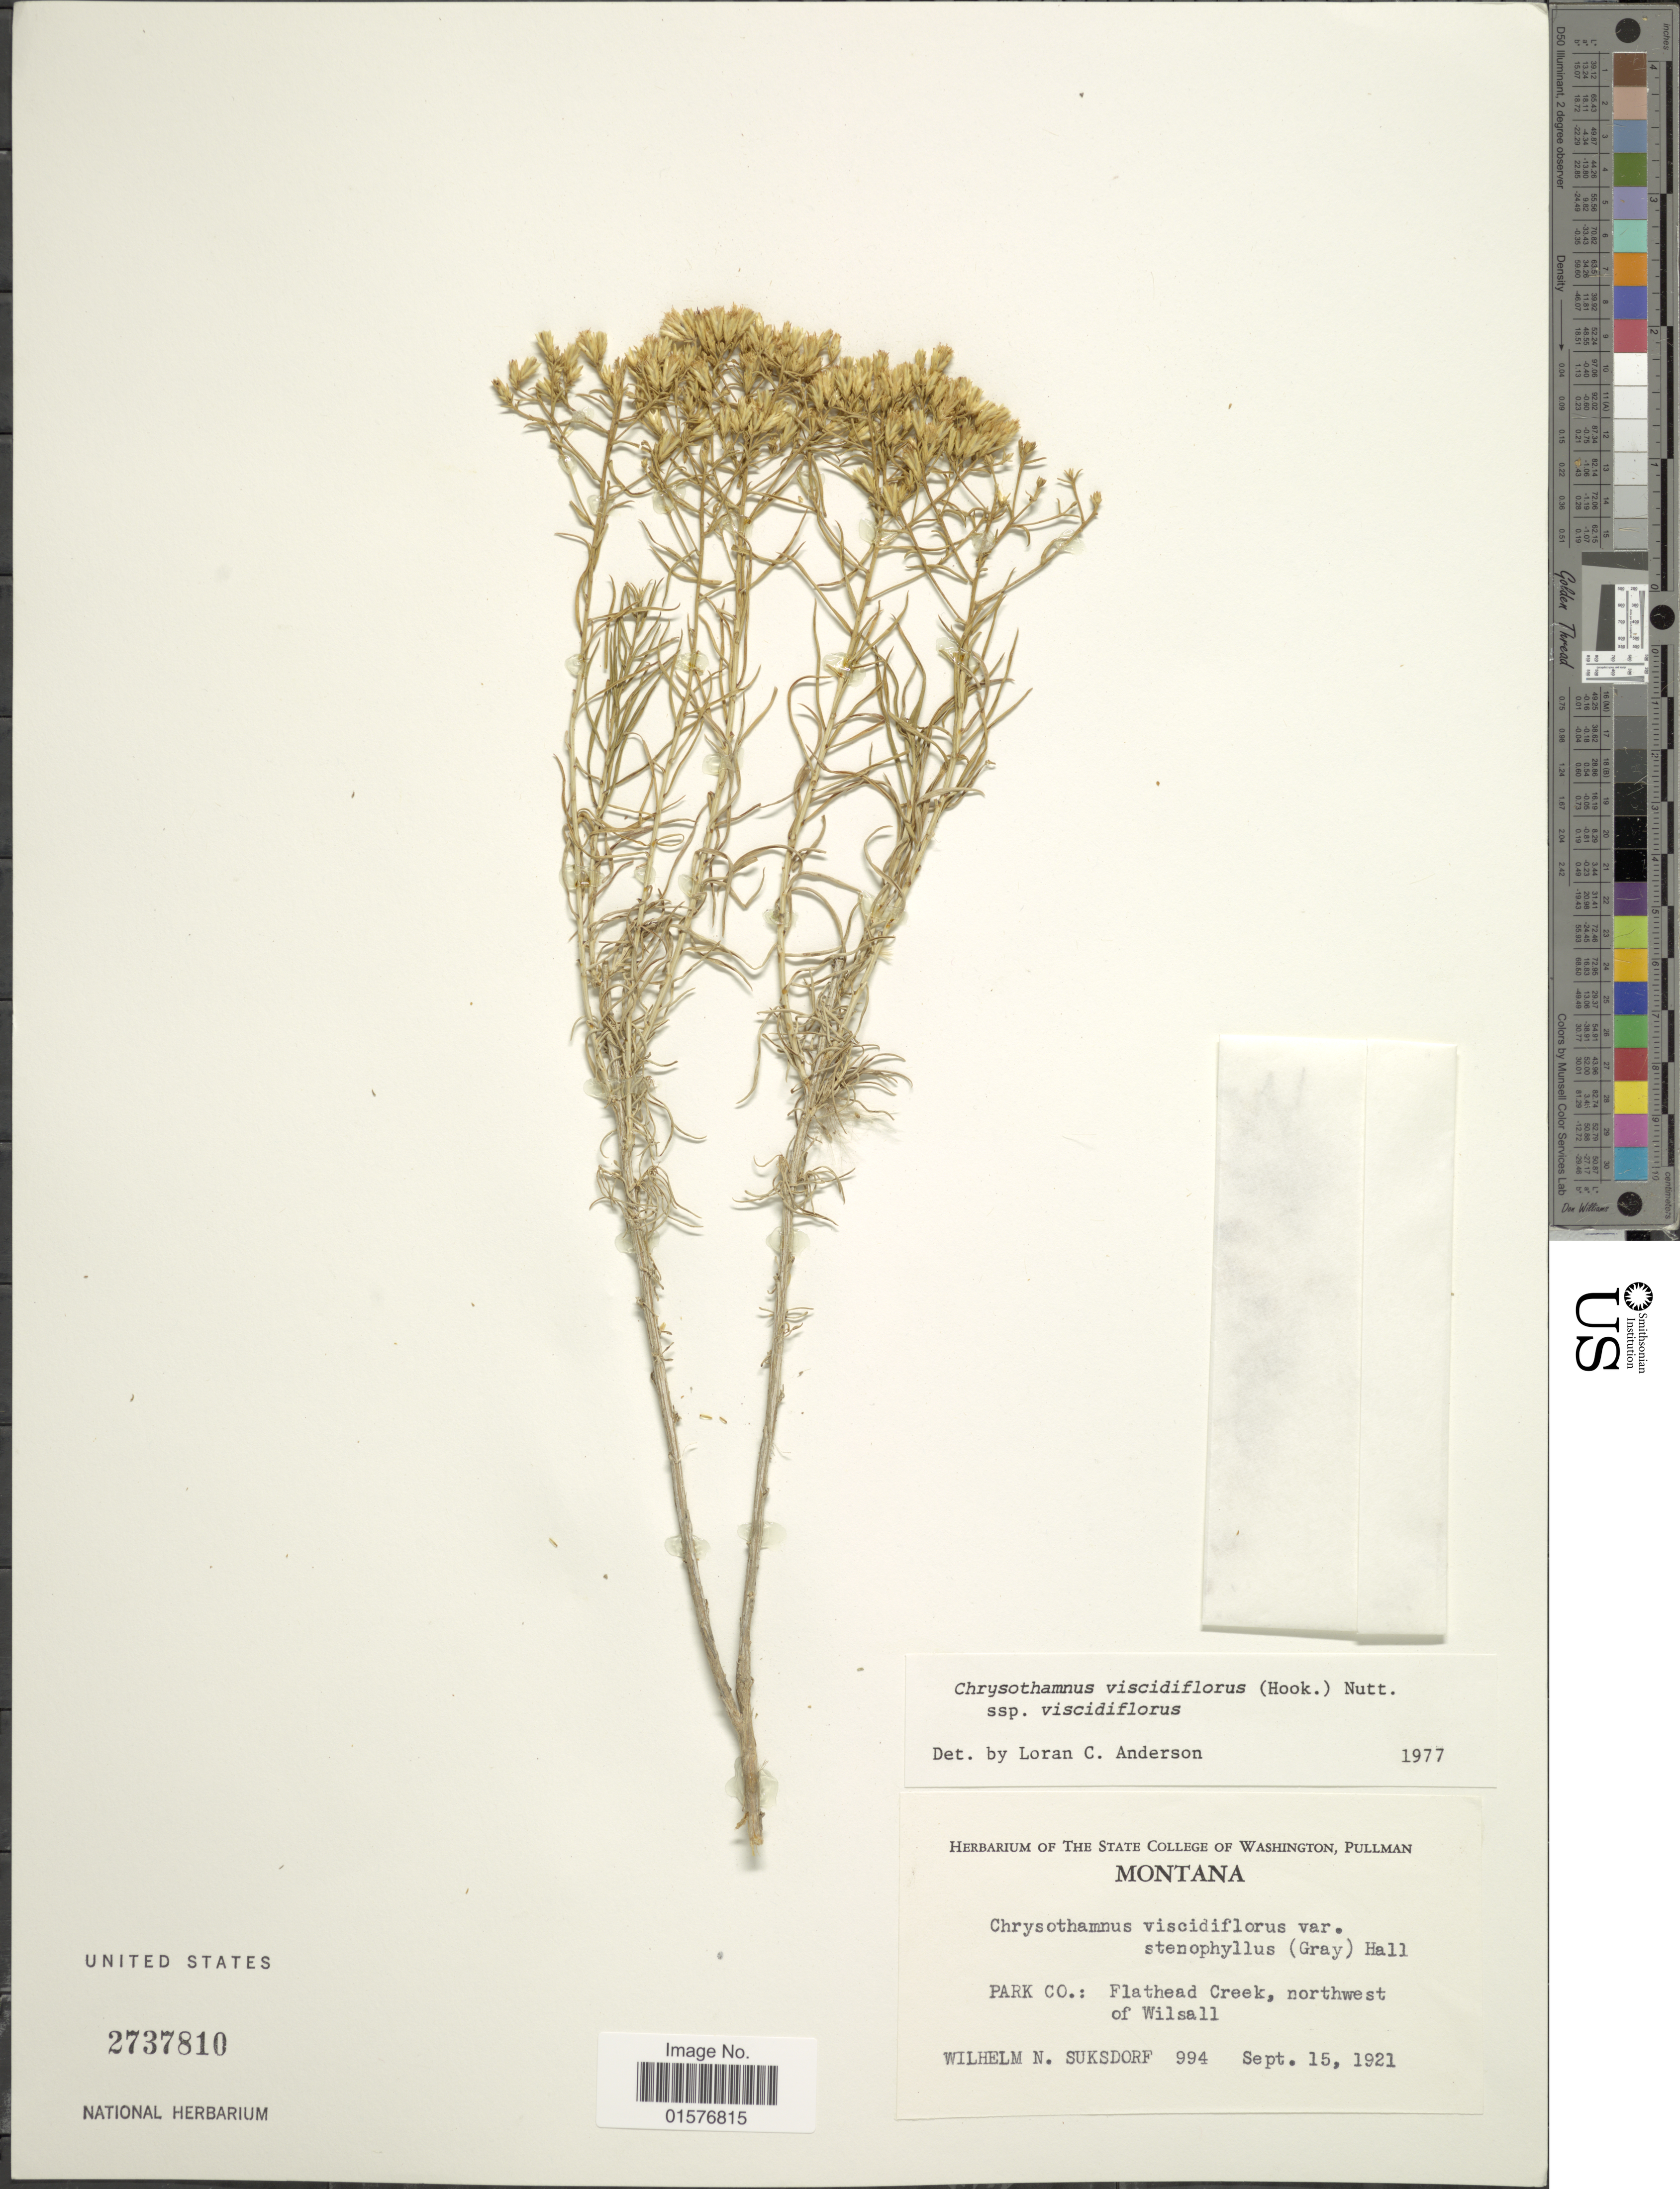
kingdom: Plantae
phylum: Tracheophyta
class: Magnoliopsida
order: Asterales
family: Asteraceae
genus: Chrysothamnus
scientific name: Chrysothamnus viscidiflorus subsp. viscidiflorus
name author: (Hook.) Nutt.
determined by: Urbatsch, Lowell E., Curator (LSU), Louisiana State University (UNITED STATES)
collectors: W. N. Suksdorf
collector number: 994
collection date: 1921-09-15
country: United States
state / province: Montana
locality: Park Co.: Flathead Creek, northwest of Wilsall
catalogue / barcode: US 2737810